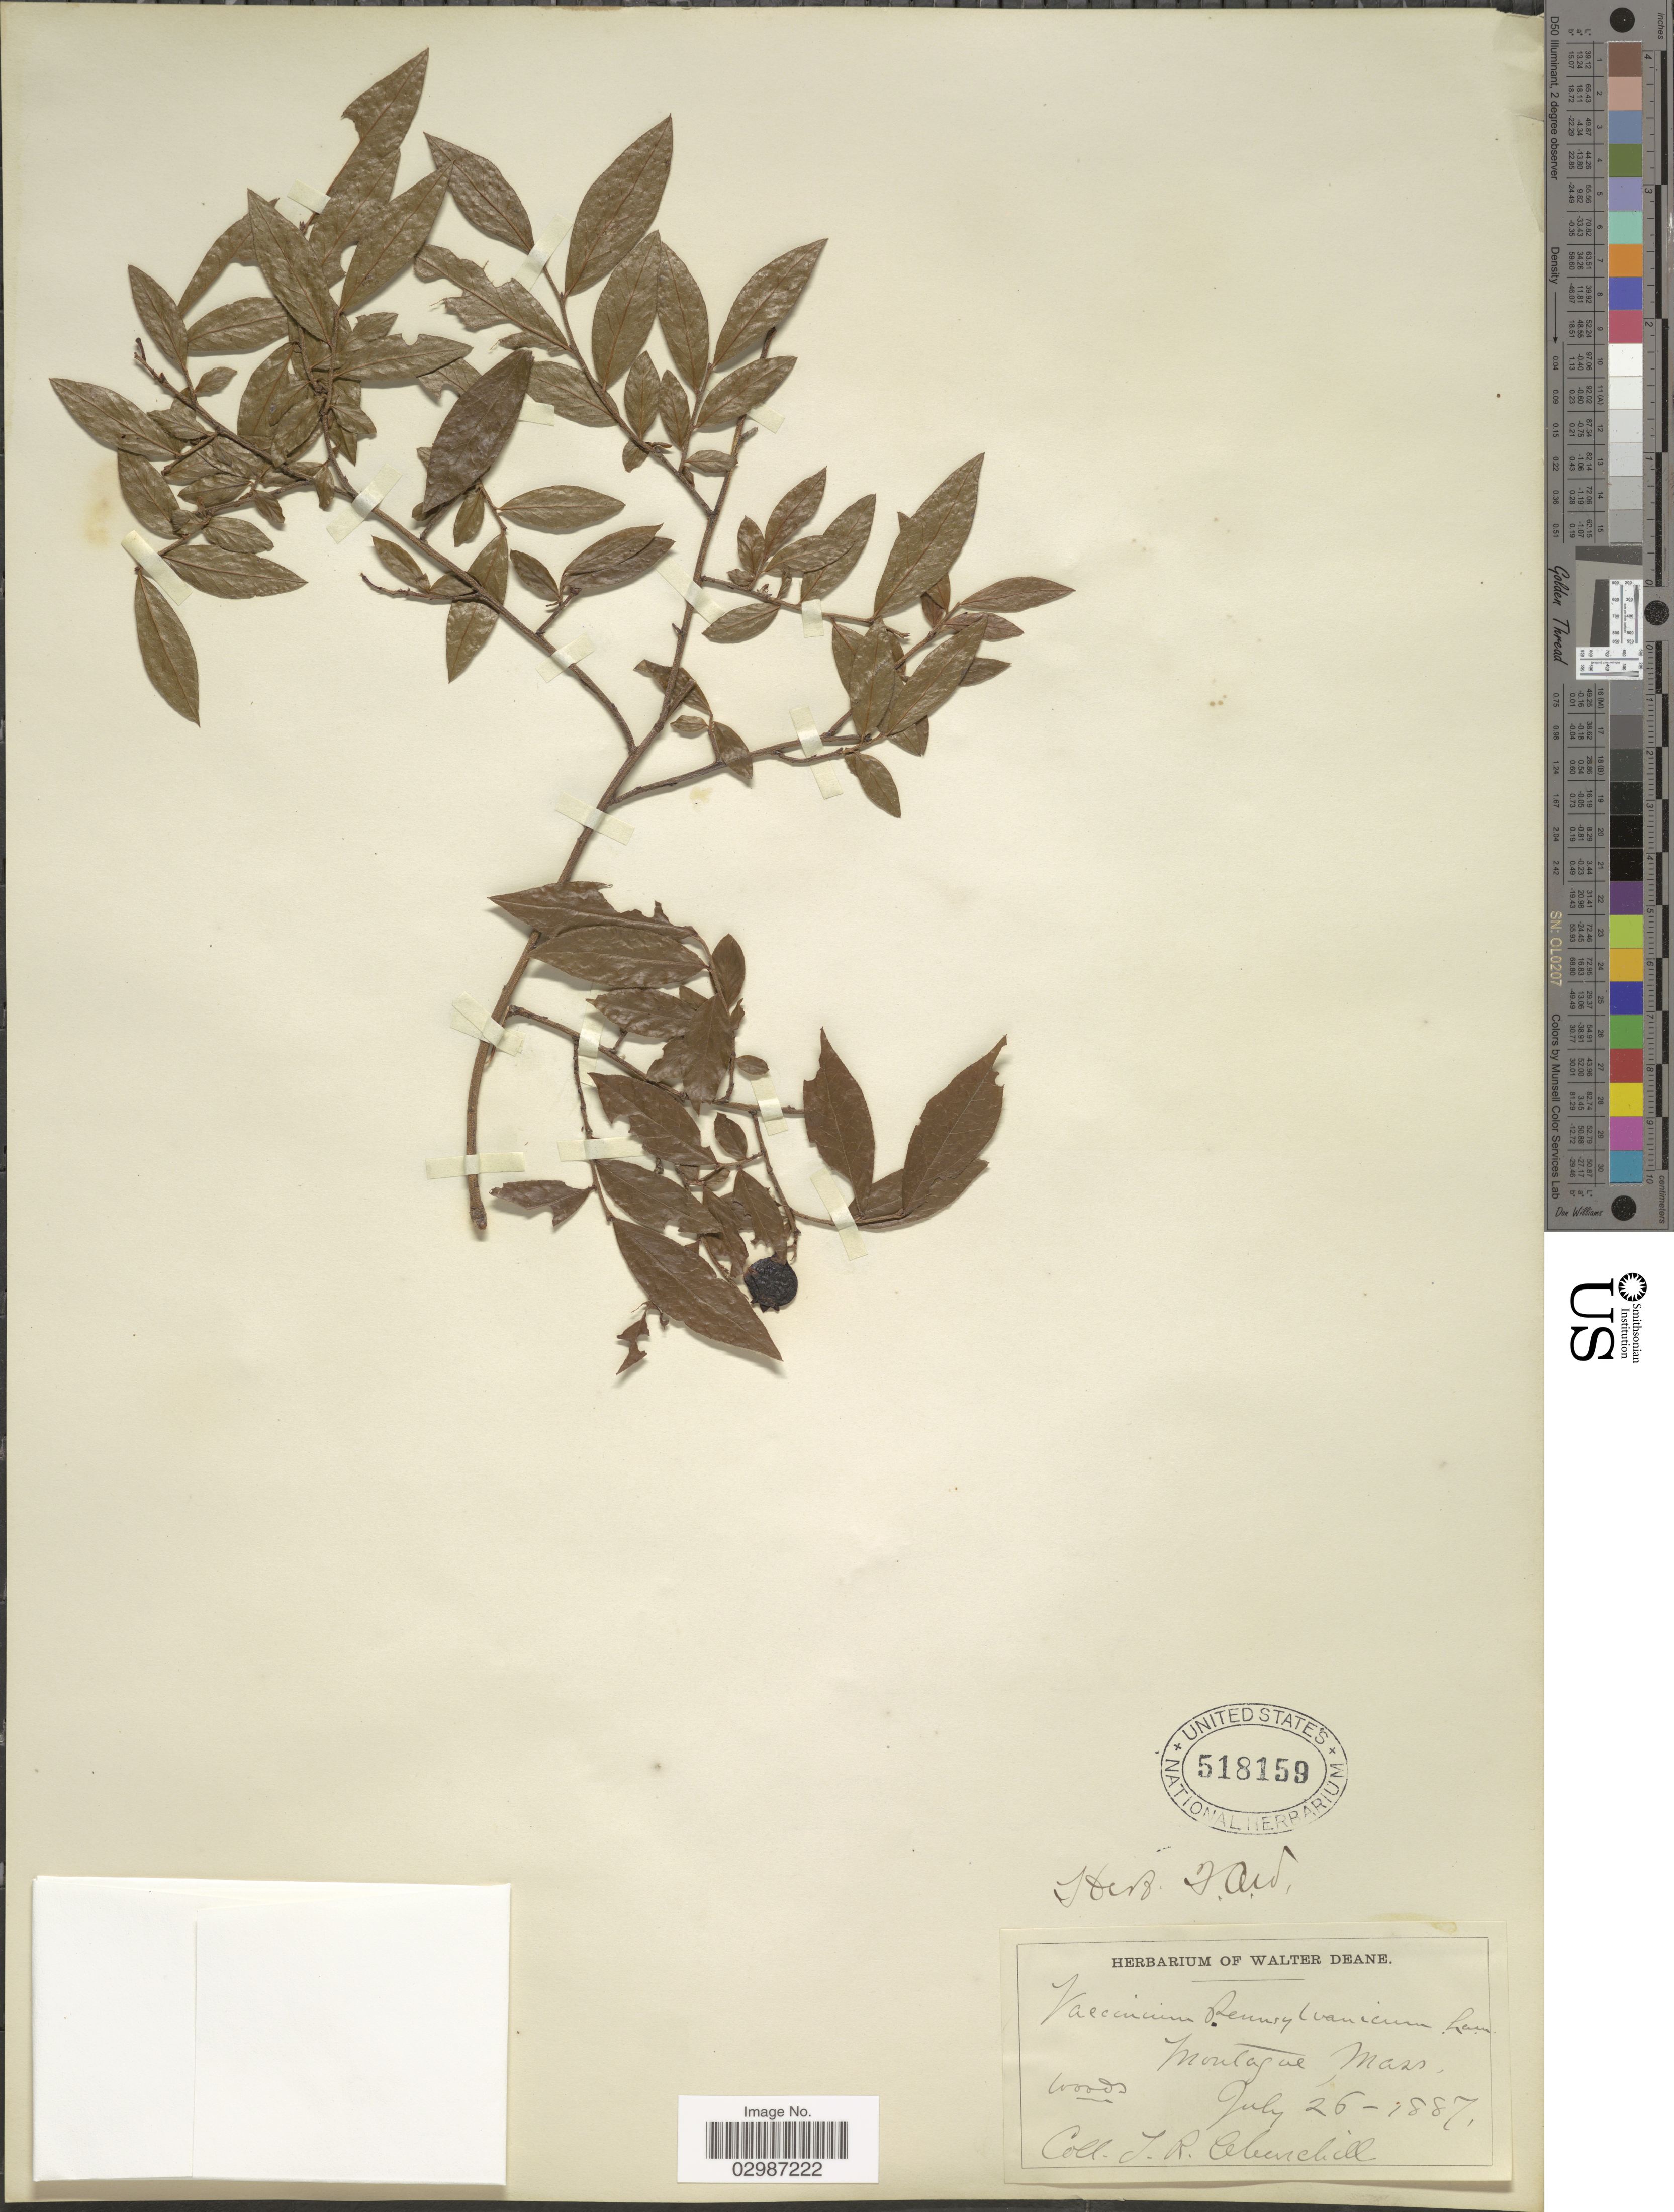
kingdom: Plantae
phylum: Tracheophyta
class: Magnoliopsida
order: Ericales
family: Ericaceae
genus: Vaccinium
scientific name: Vaccinium angustifolium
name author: Aiton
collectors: J. Churchill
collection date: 1887-07-26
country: United States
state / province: Massachusetts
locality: Montague.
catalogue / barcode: US 518159